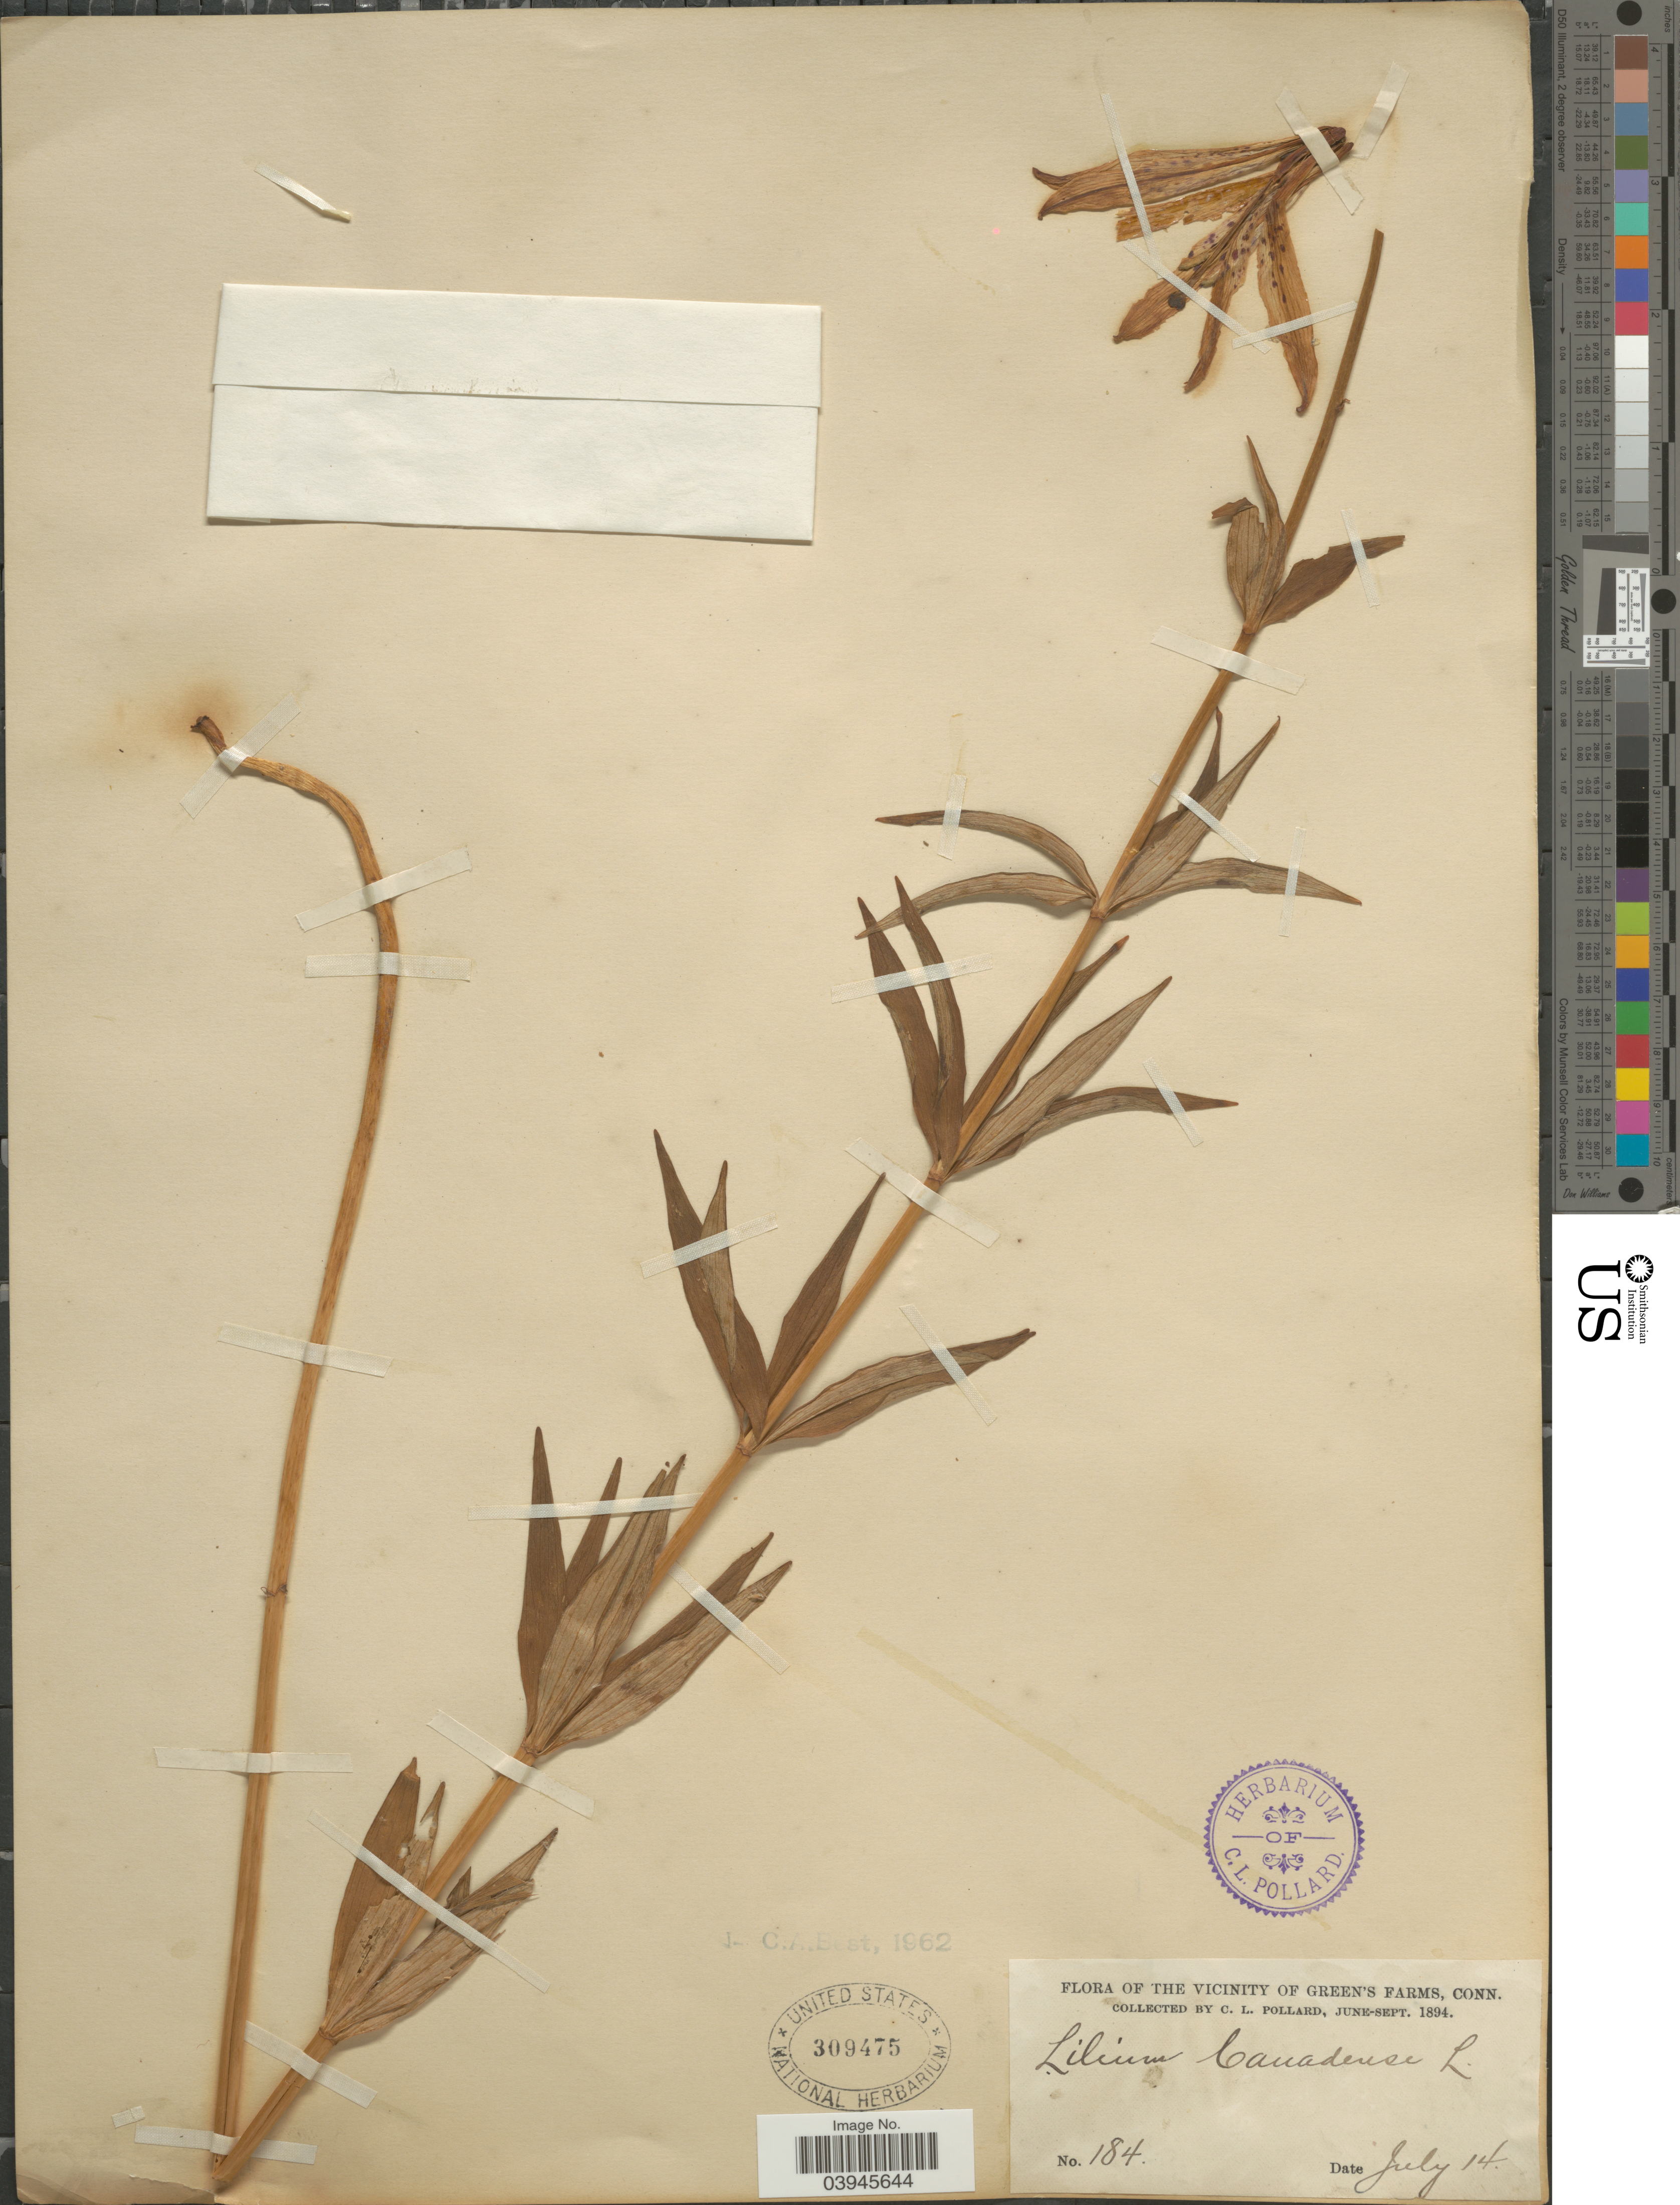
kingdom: Plantae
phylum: Tracheophyta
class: Liliopsida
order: Liliales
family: Liliaceae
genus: Lilium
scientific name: Lilium canadense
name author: L.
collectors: C. L. Pollard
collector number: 184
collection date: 1894-07-14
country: United States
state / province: Connecticut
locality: The Vicinity of Green's Farms.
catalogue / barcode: US 309475